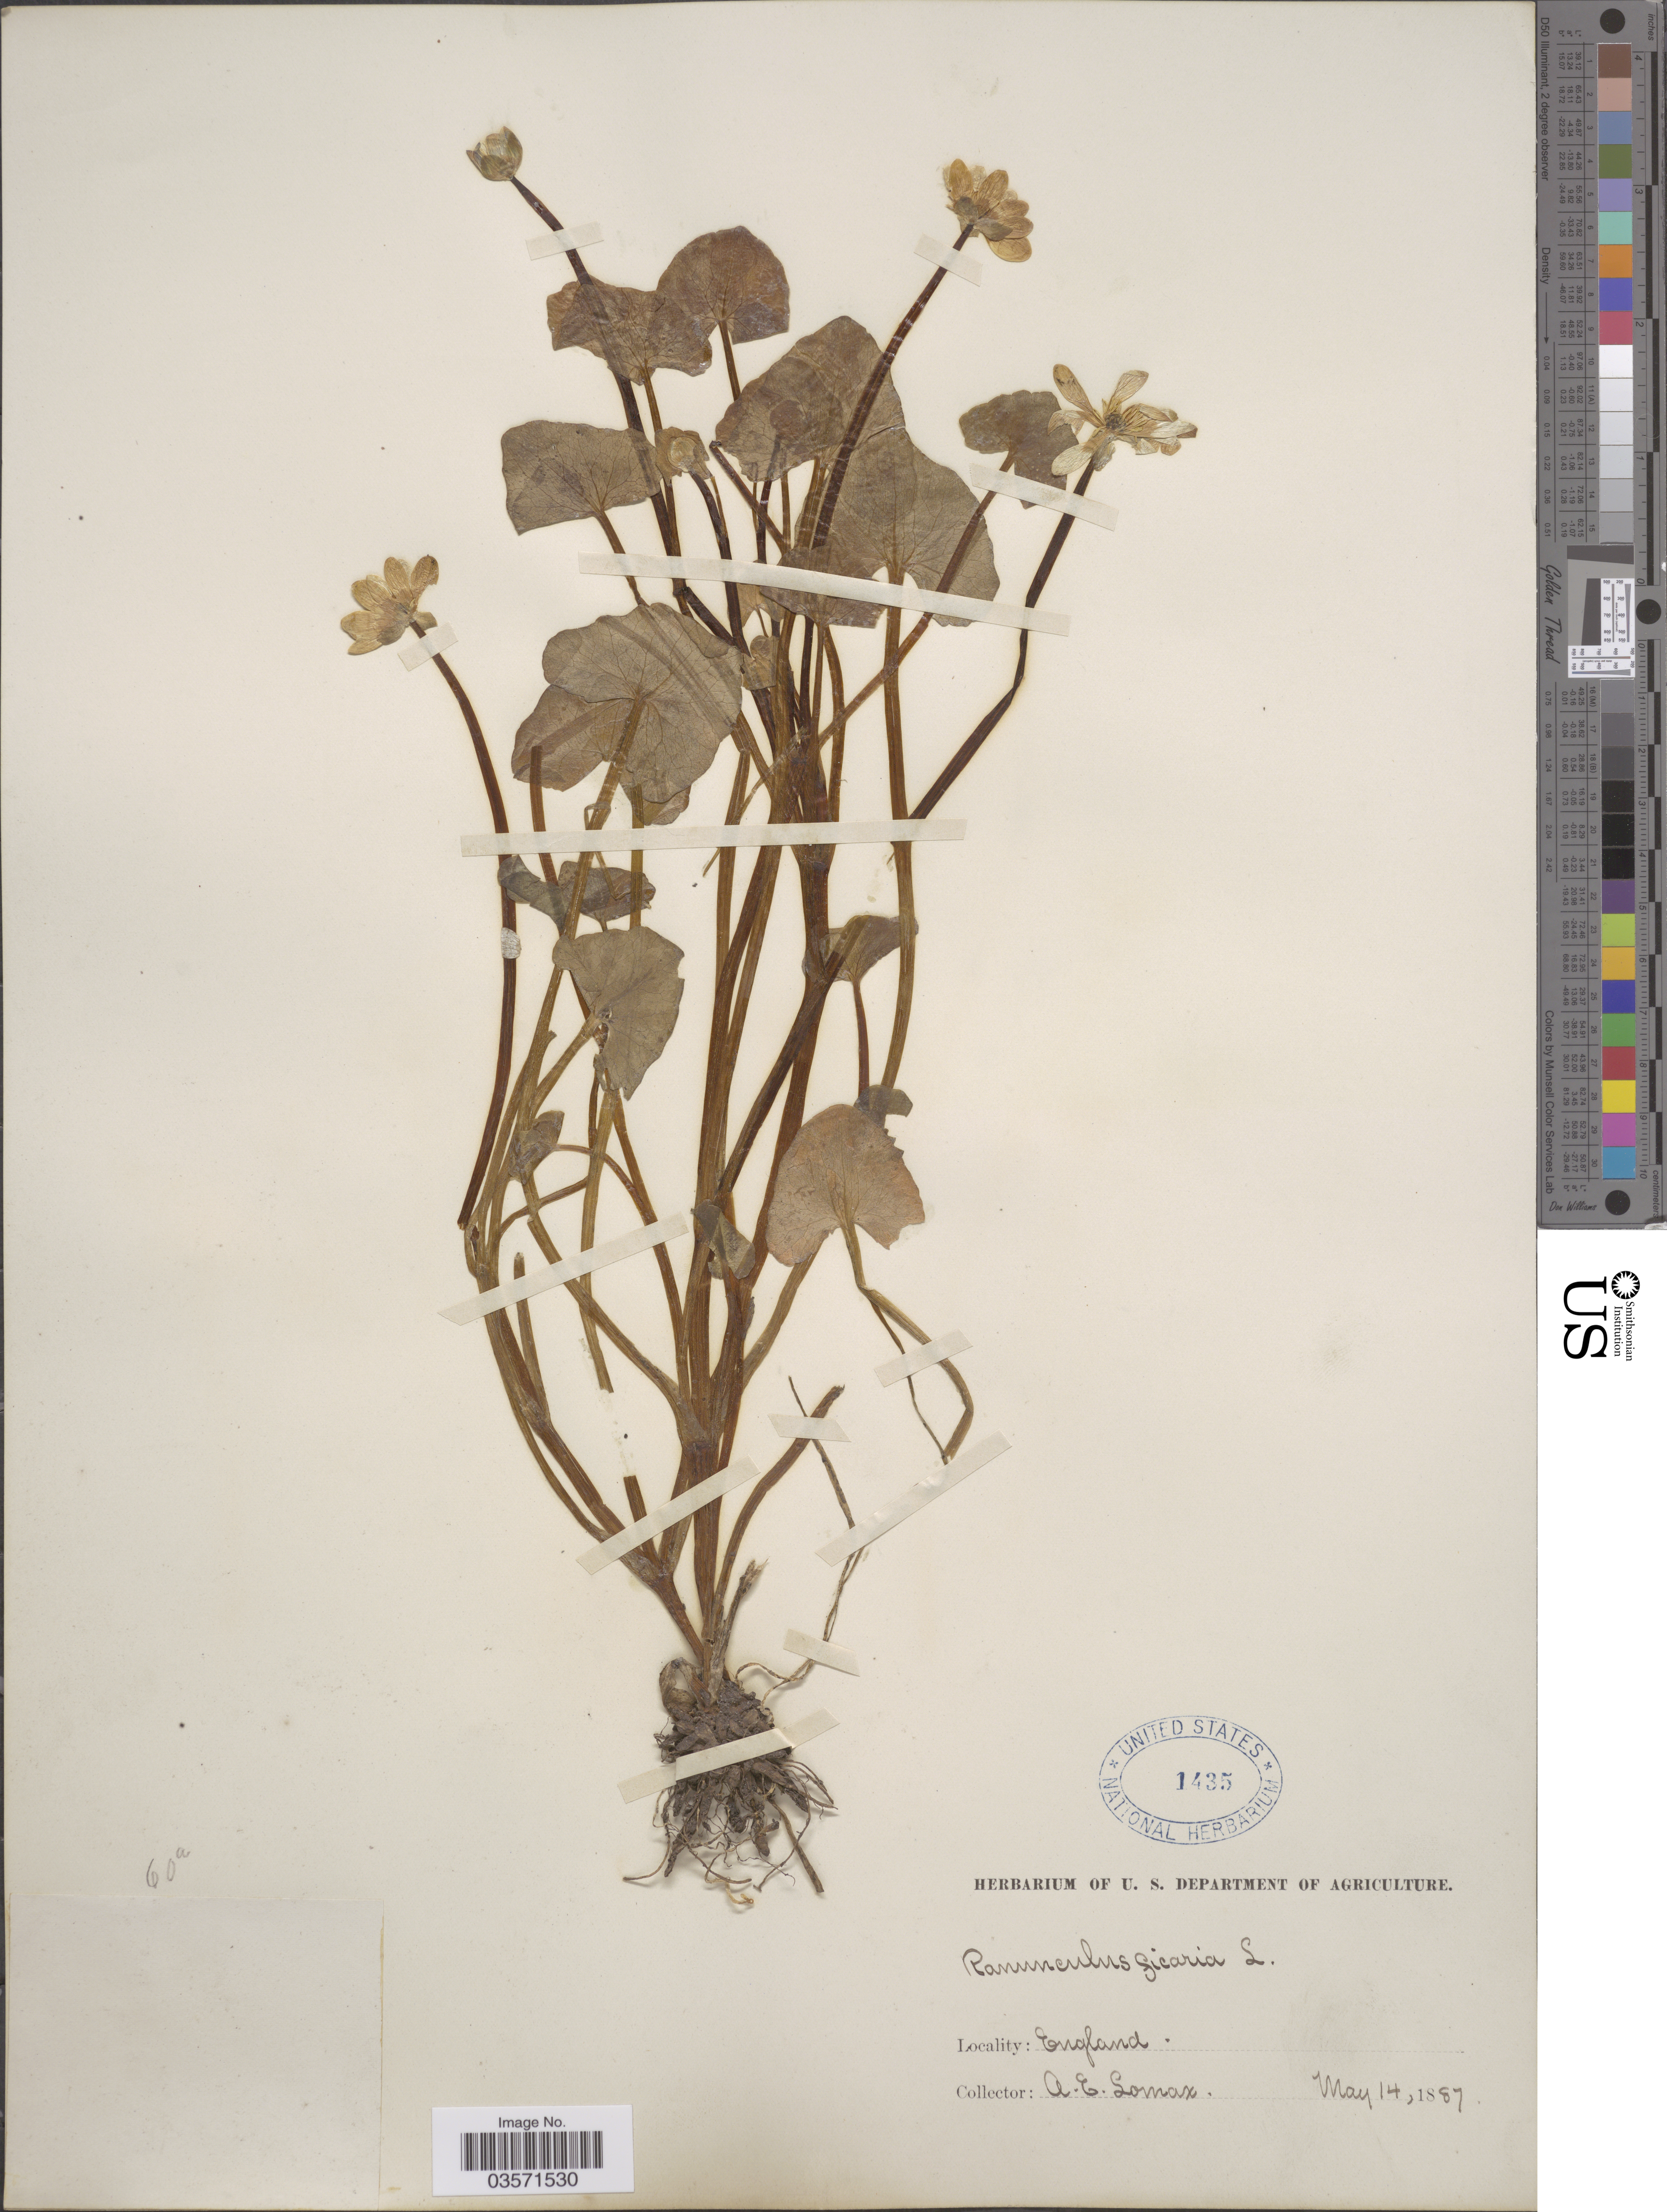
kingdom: Plantae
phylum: Tracheophyta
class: Magnoliopsida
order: Ranunculales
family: Ranunculaceae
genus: Ficaria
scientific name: Ficaria verna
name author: Huds.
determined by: Strong, M. T., (US), Smithsonian Institution - National Museum of Natural History (UNITED STATES)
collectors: A. Lomax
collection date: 1887-05-14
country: United Kingdom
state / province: England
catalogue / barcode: US 1435